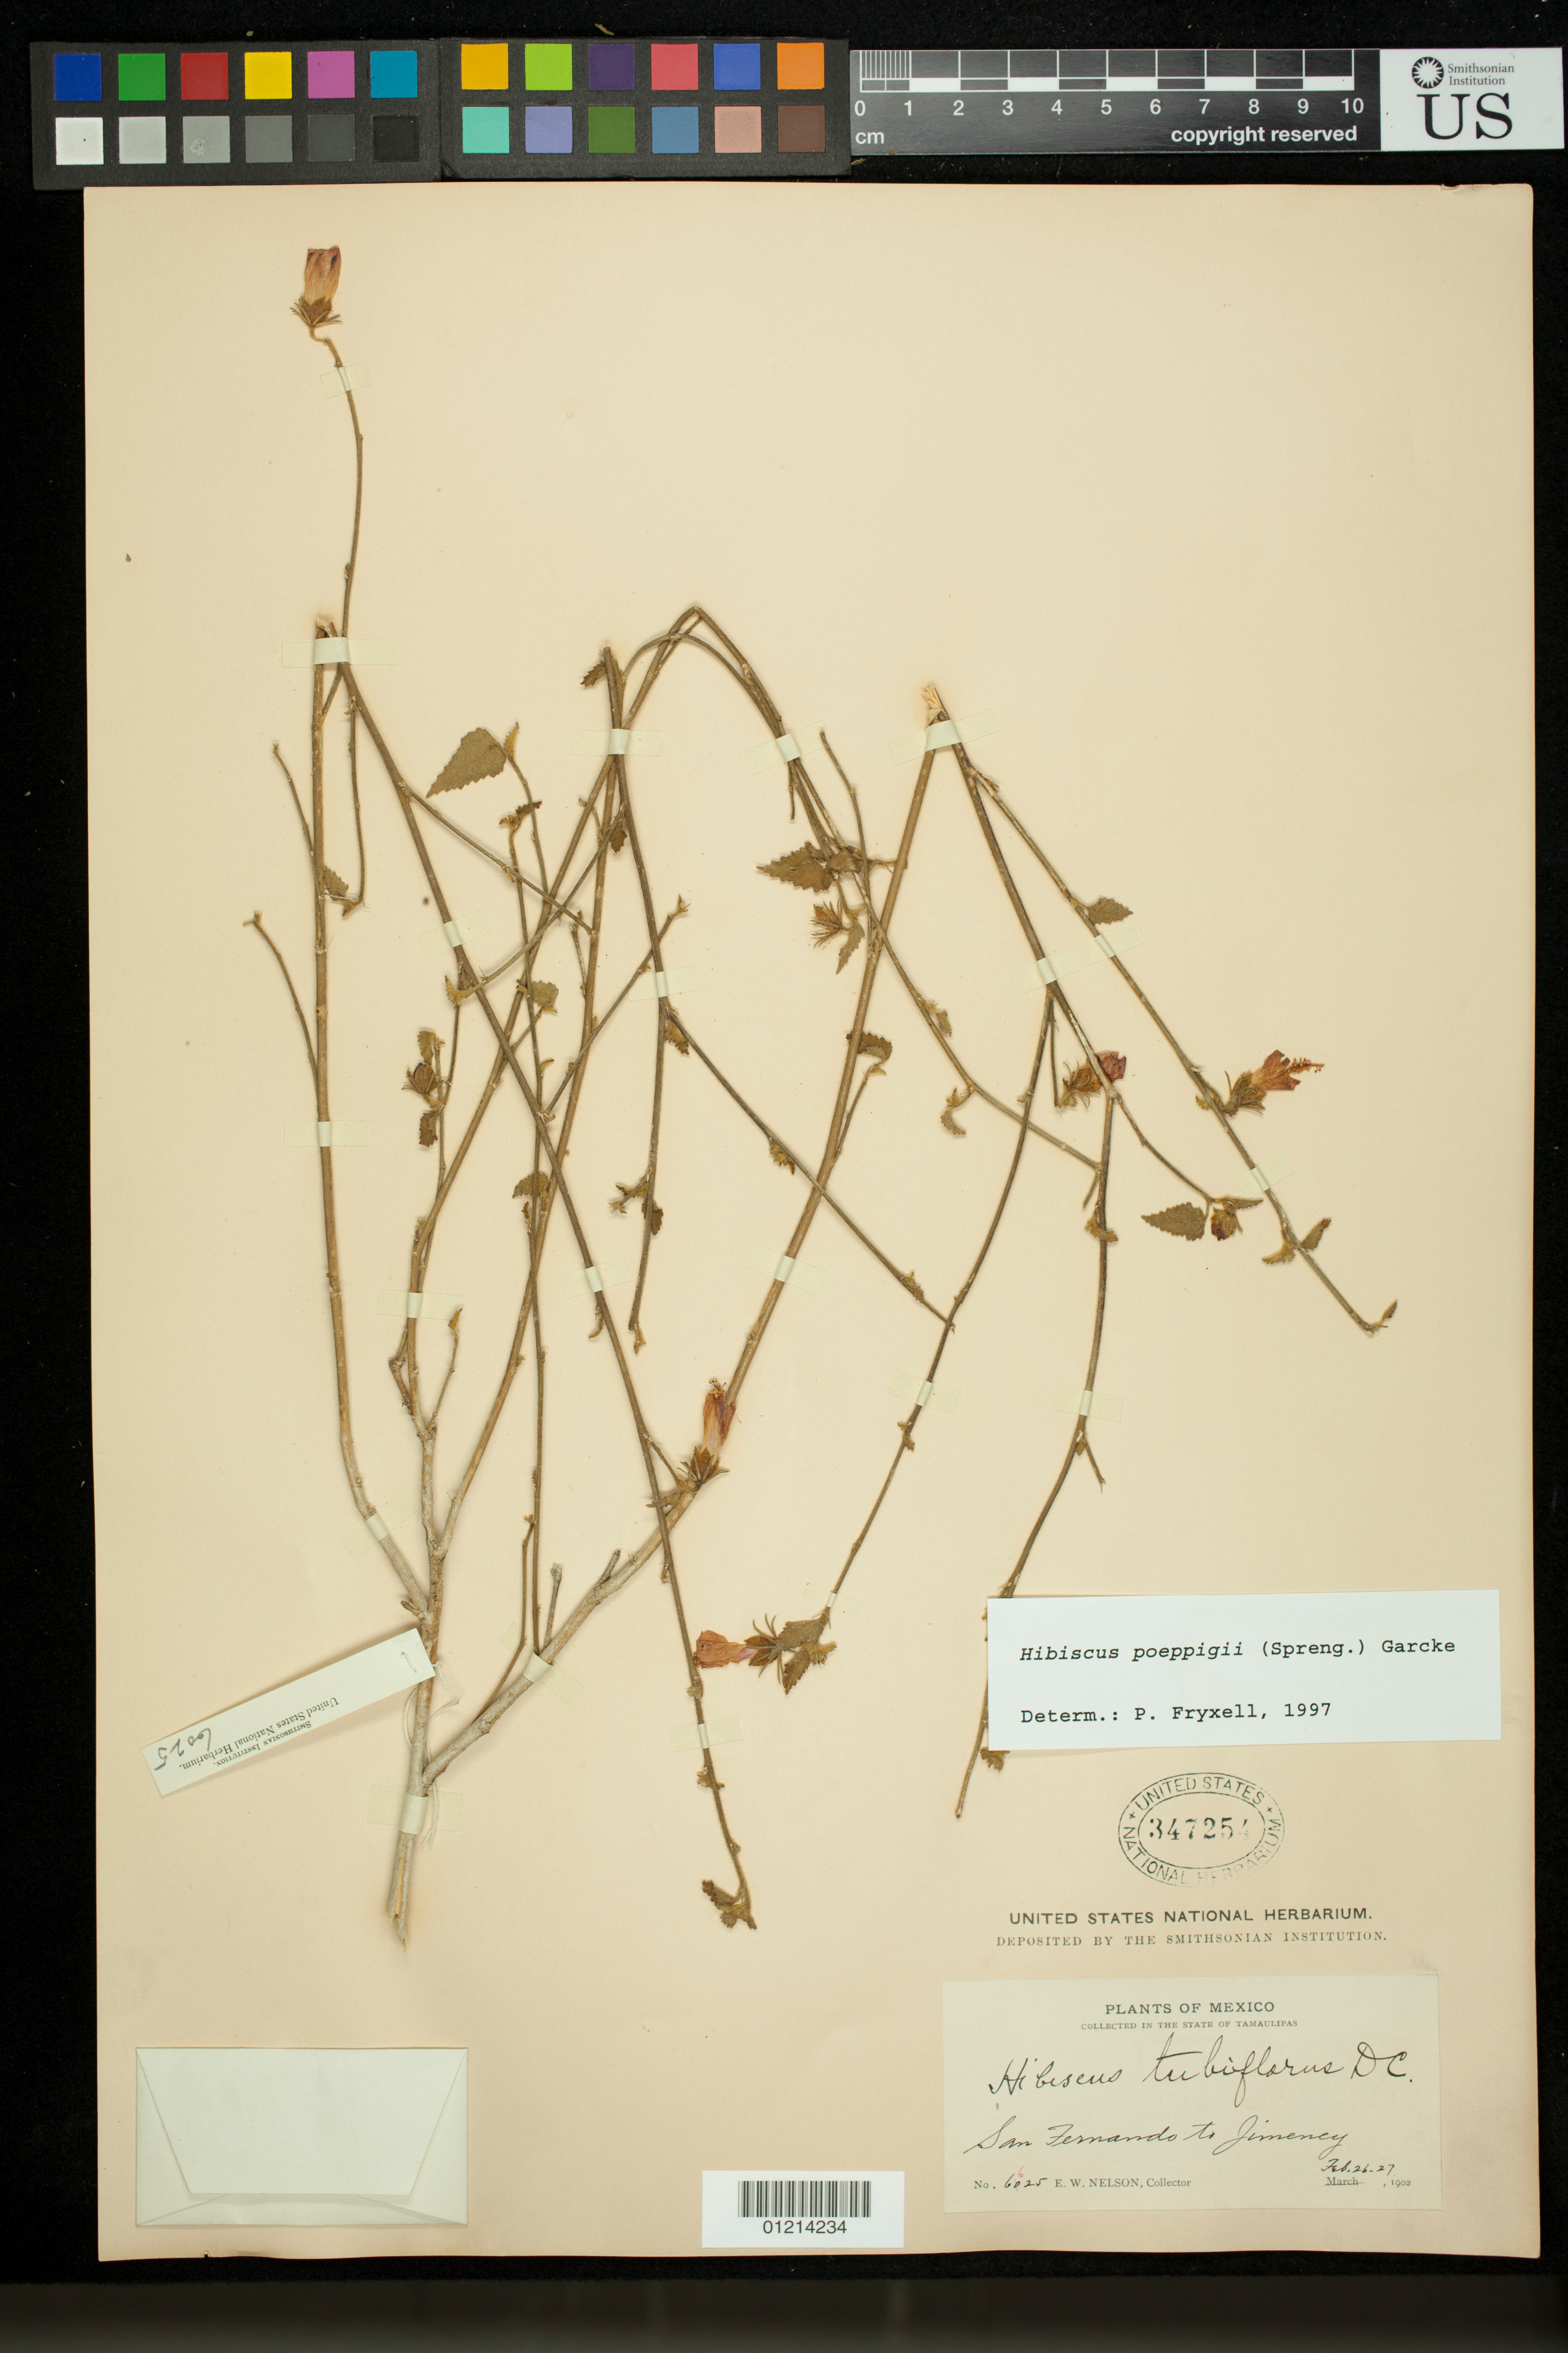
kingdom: Plantae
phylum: Tracheophyta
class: Magnoliopsida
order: Malvales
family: Malvaceae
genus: Hibiscus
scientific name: Hibiscus poeppigii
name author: (Spreng.) Garcke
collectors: E. W. Nelson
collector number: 6025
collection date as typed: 1902-02-26/1902-02-27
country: Mexico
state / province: Tamaulipas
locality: State of Tamaulipas: San Fernando to Jimenez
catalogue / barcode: US 347254